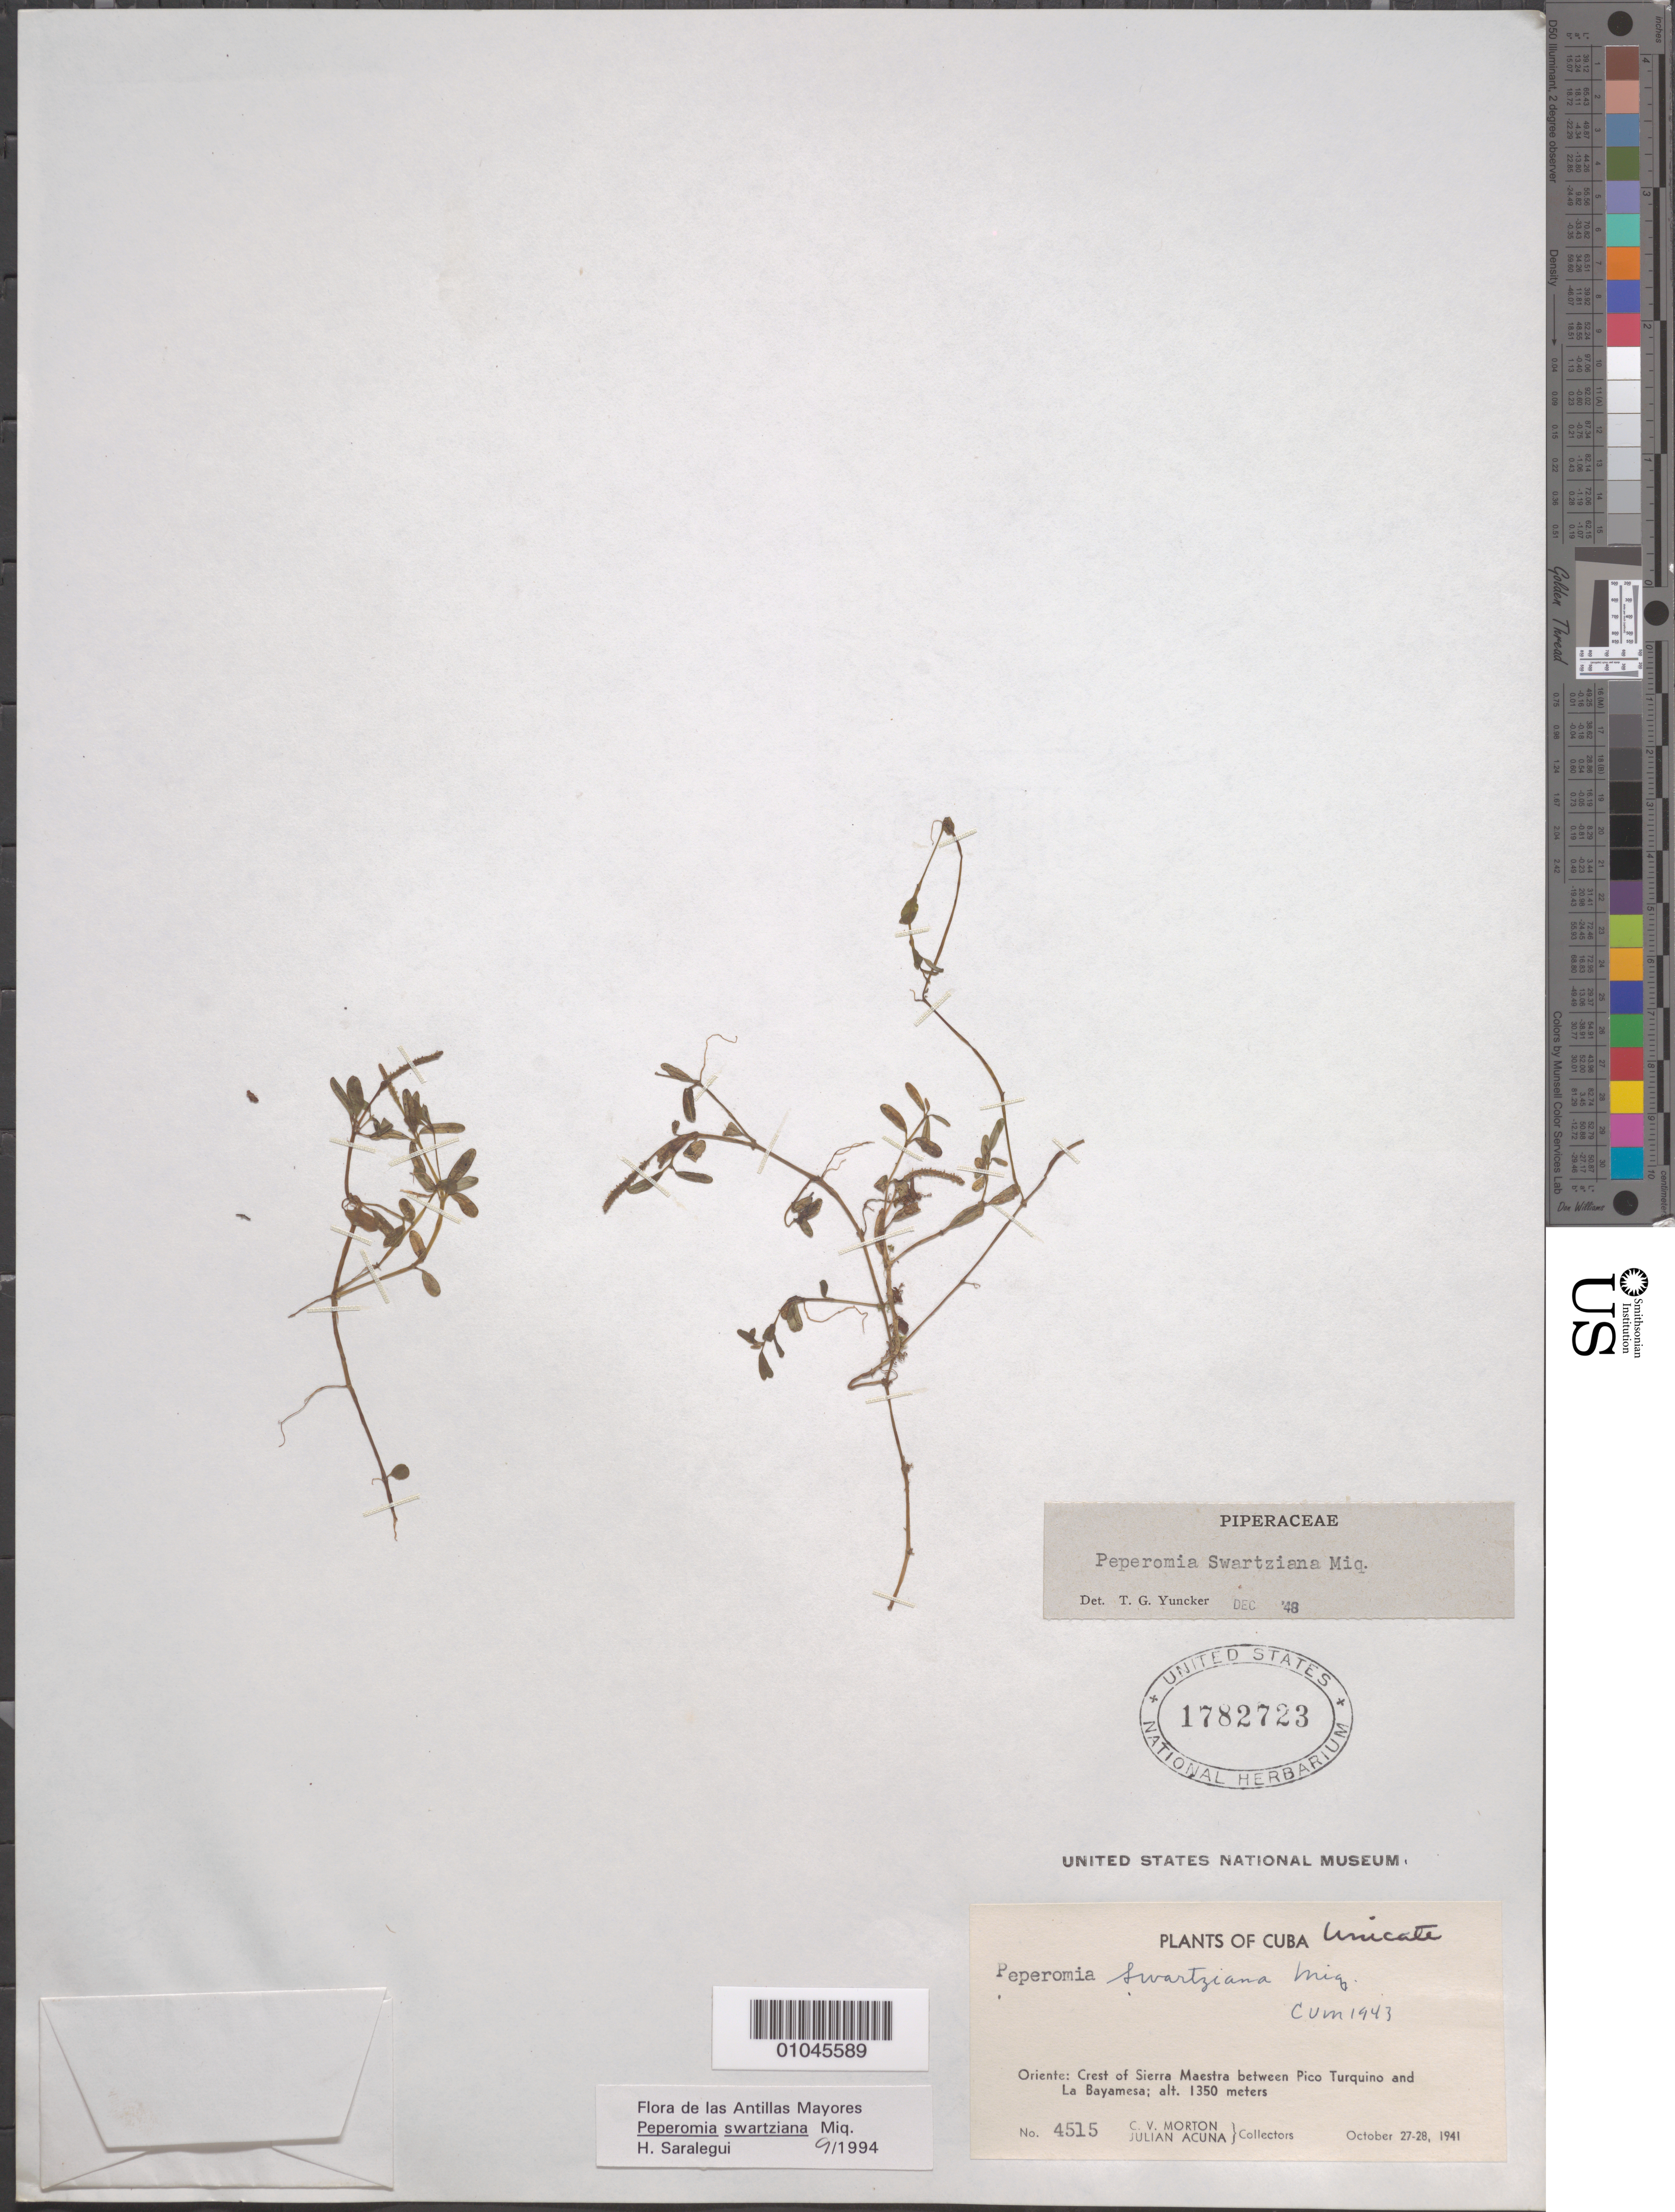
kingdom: Plantae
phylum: Tracheophyta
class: Magnoliopsida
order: Piperales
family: Piperaceae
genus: Peperomia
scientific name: Peperomia swartziana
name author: Miq.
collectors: C. V. Morton & J. Acuña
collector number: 4515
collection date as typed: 27 Oct 1941 to 28 Oct 1941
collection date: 1941-10-27/1941-10-28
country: Cuba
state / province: Oriente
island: Cuba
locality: Crest of Sierra Maestra between Pico Turquino and La Bayamesa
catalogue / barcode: US 1782723